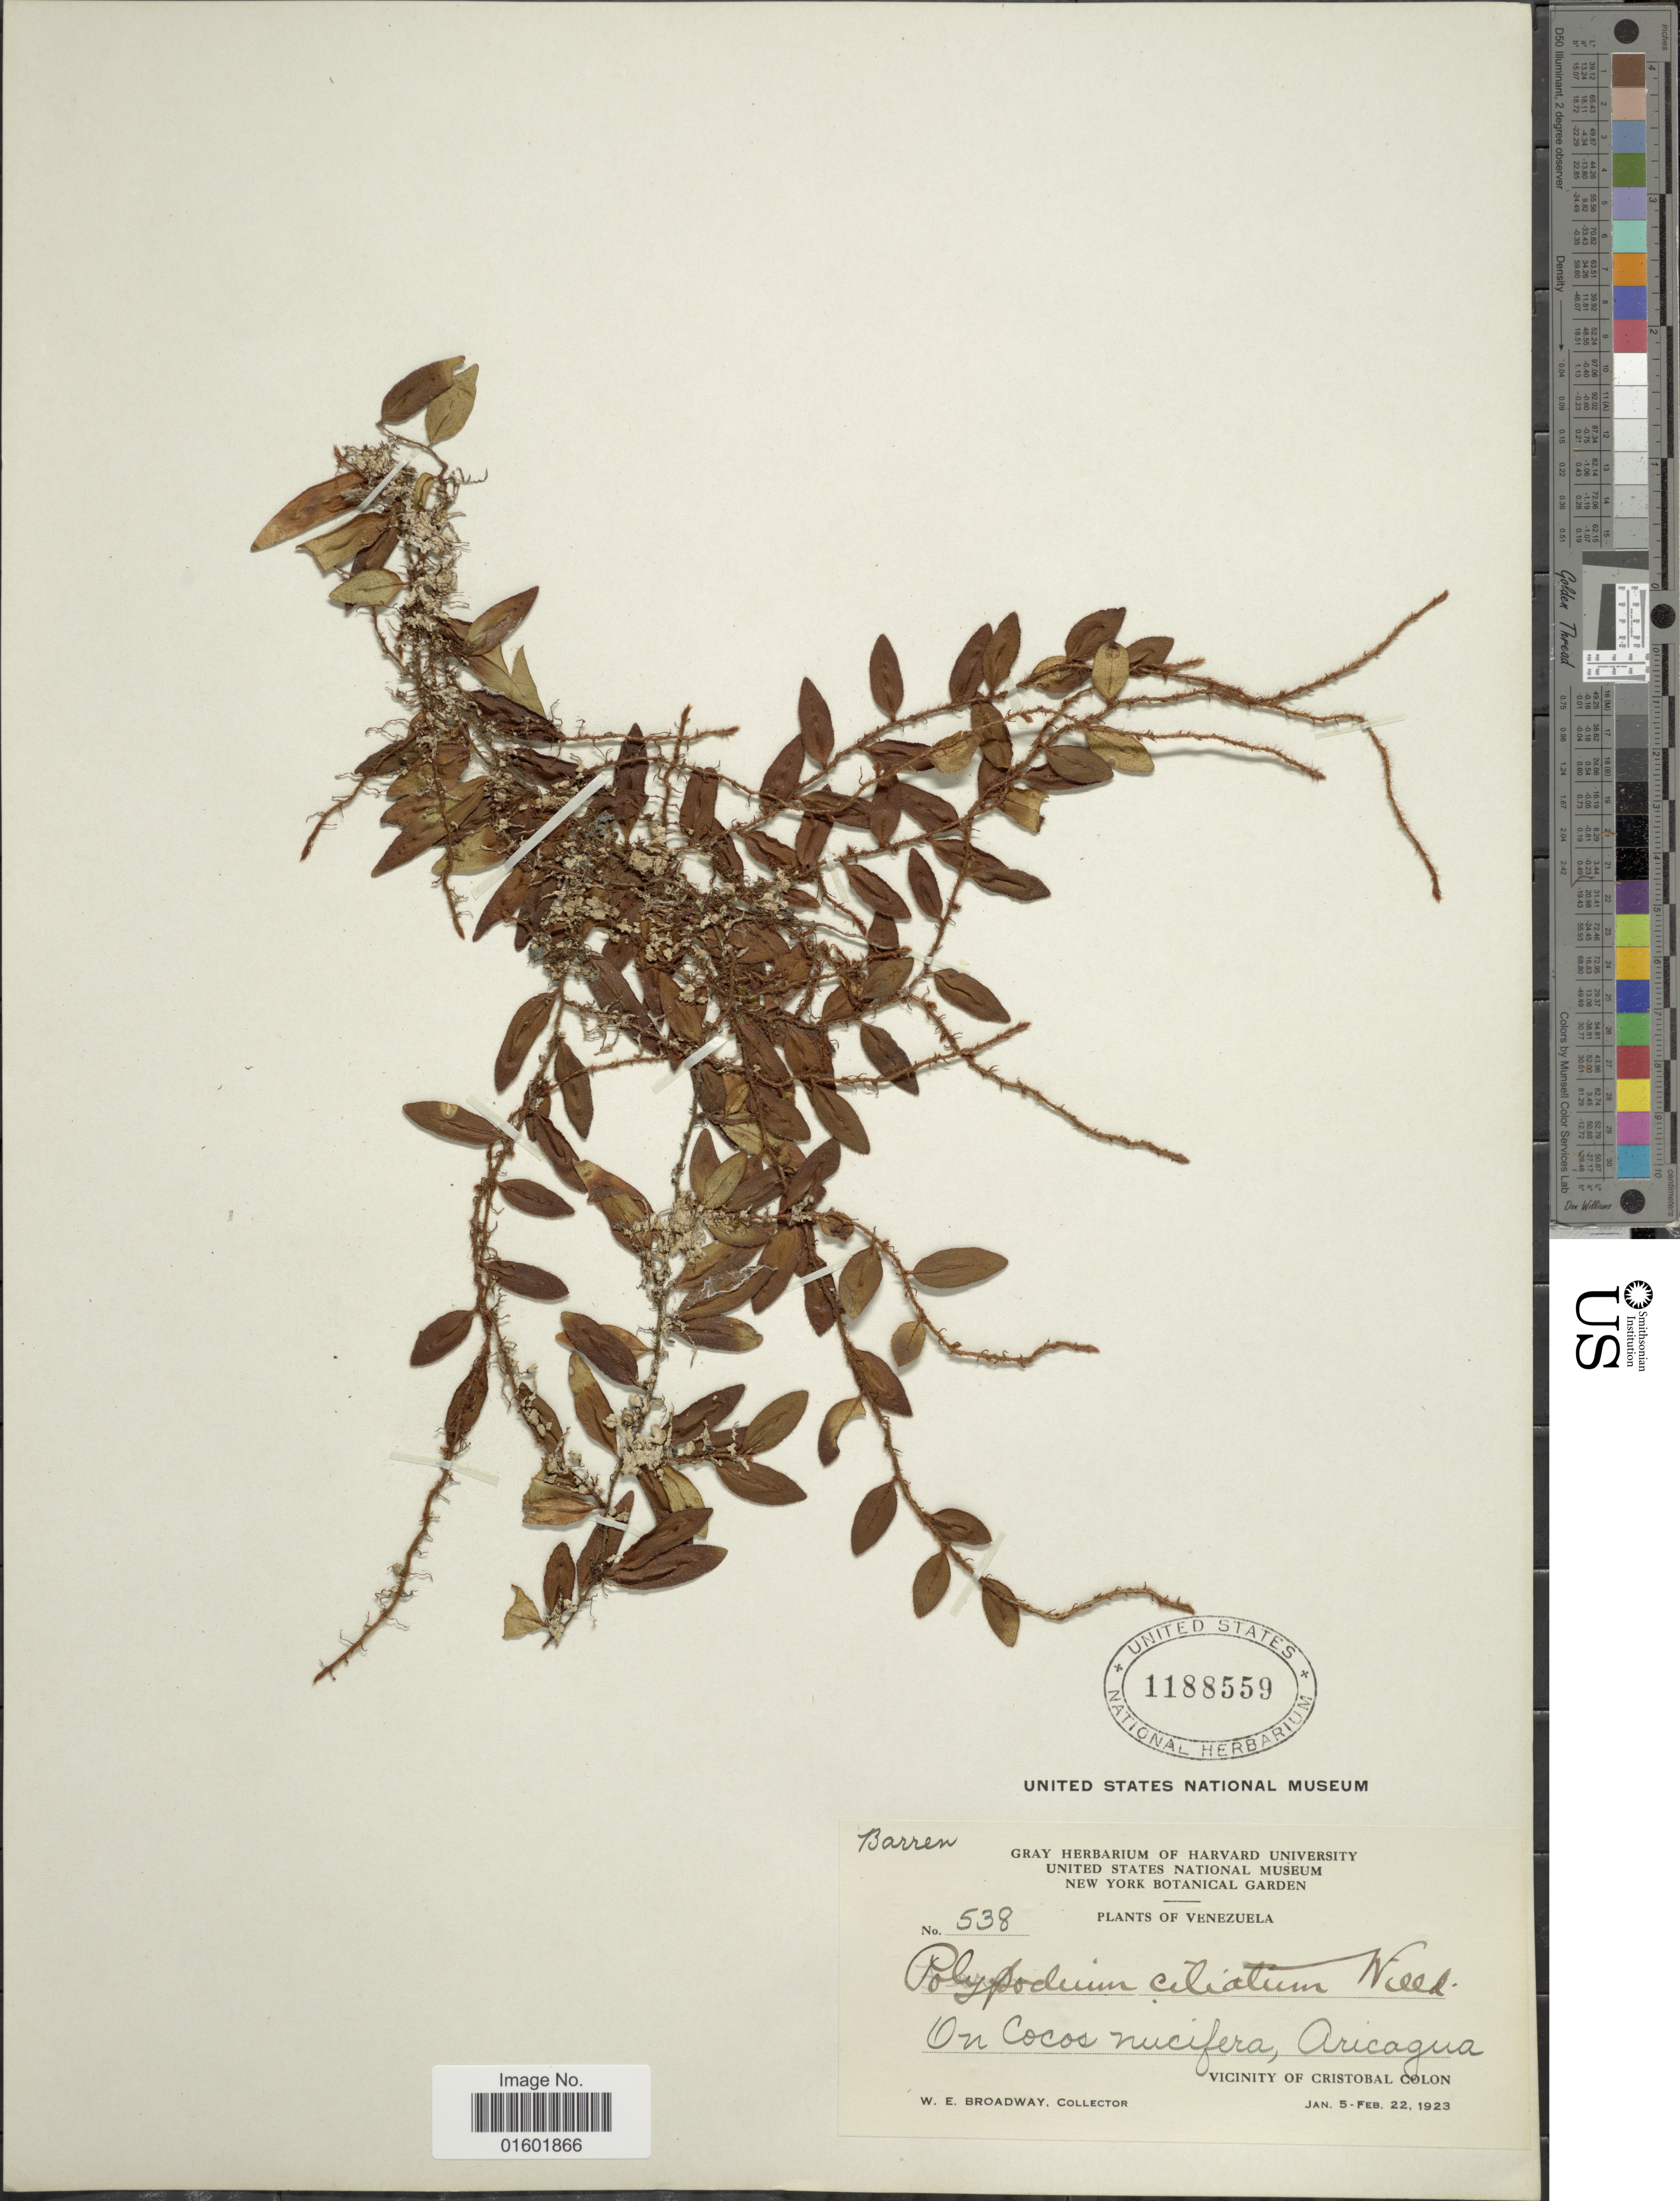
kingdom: Plantae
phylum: Tracheophyta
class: Polypodiopsida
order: Polypodiales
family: Polypodiaceae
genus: Microgramma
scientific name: Microgramma reptans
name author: (Cav.) A.R. Sm.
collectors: W. E. Broadway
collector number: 538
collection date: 1923-01-05/1923-02-22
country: Venezuela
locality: On Cocos nucifera, Aricagua, vicinity of Cristobal Colon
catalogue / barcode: US 1188559